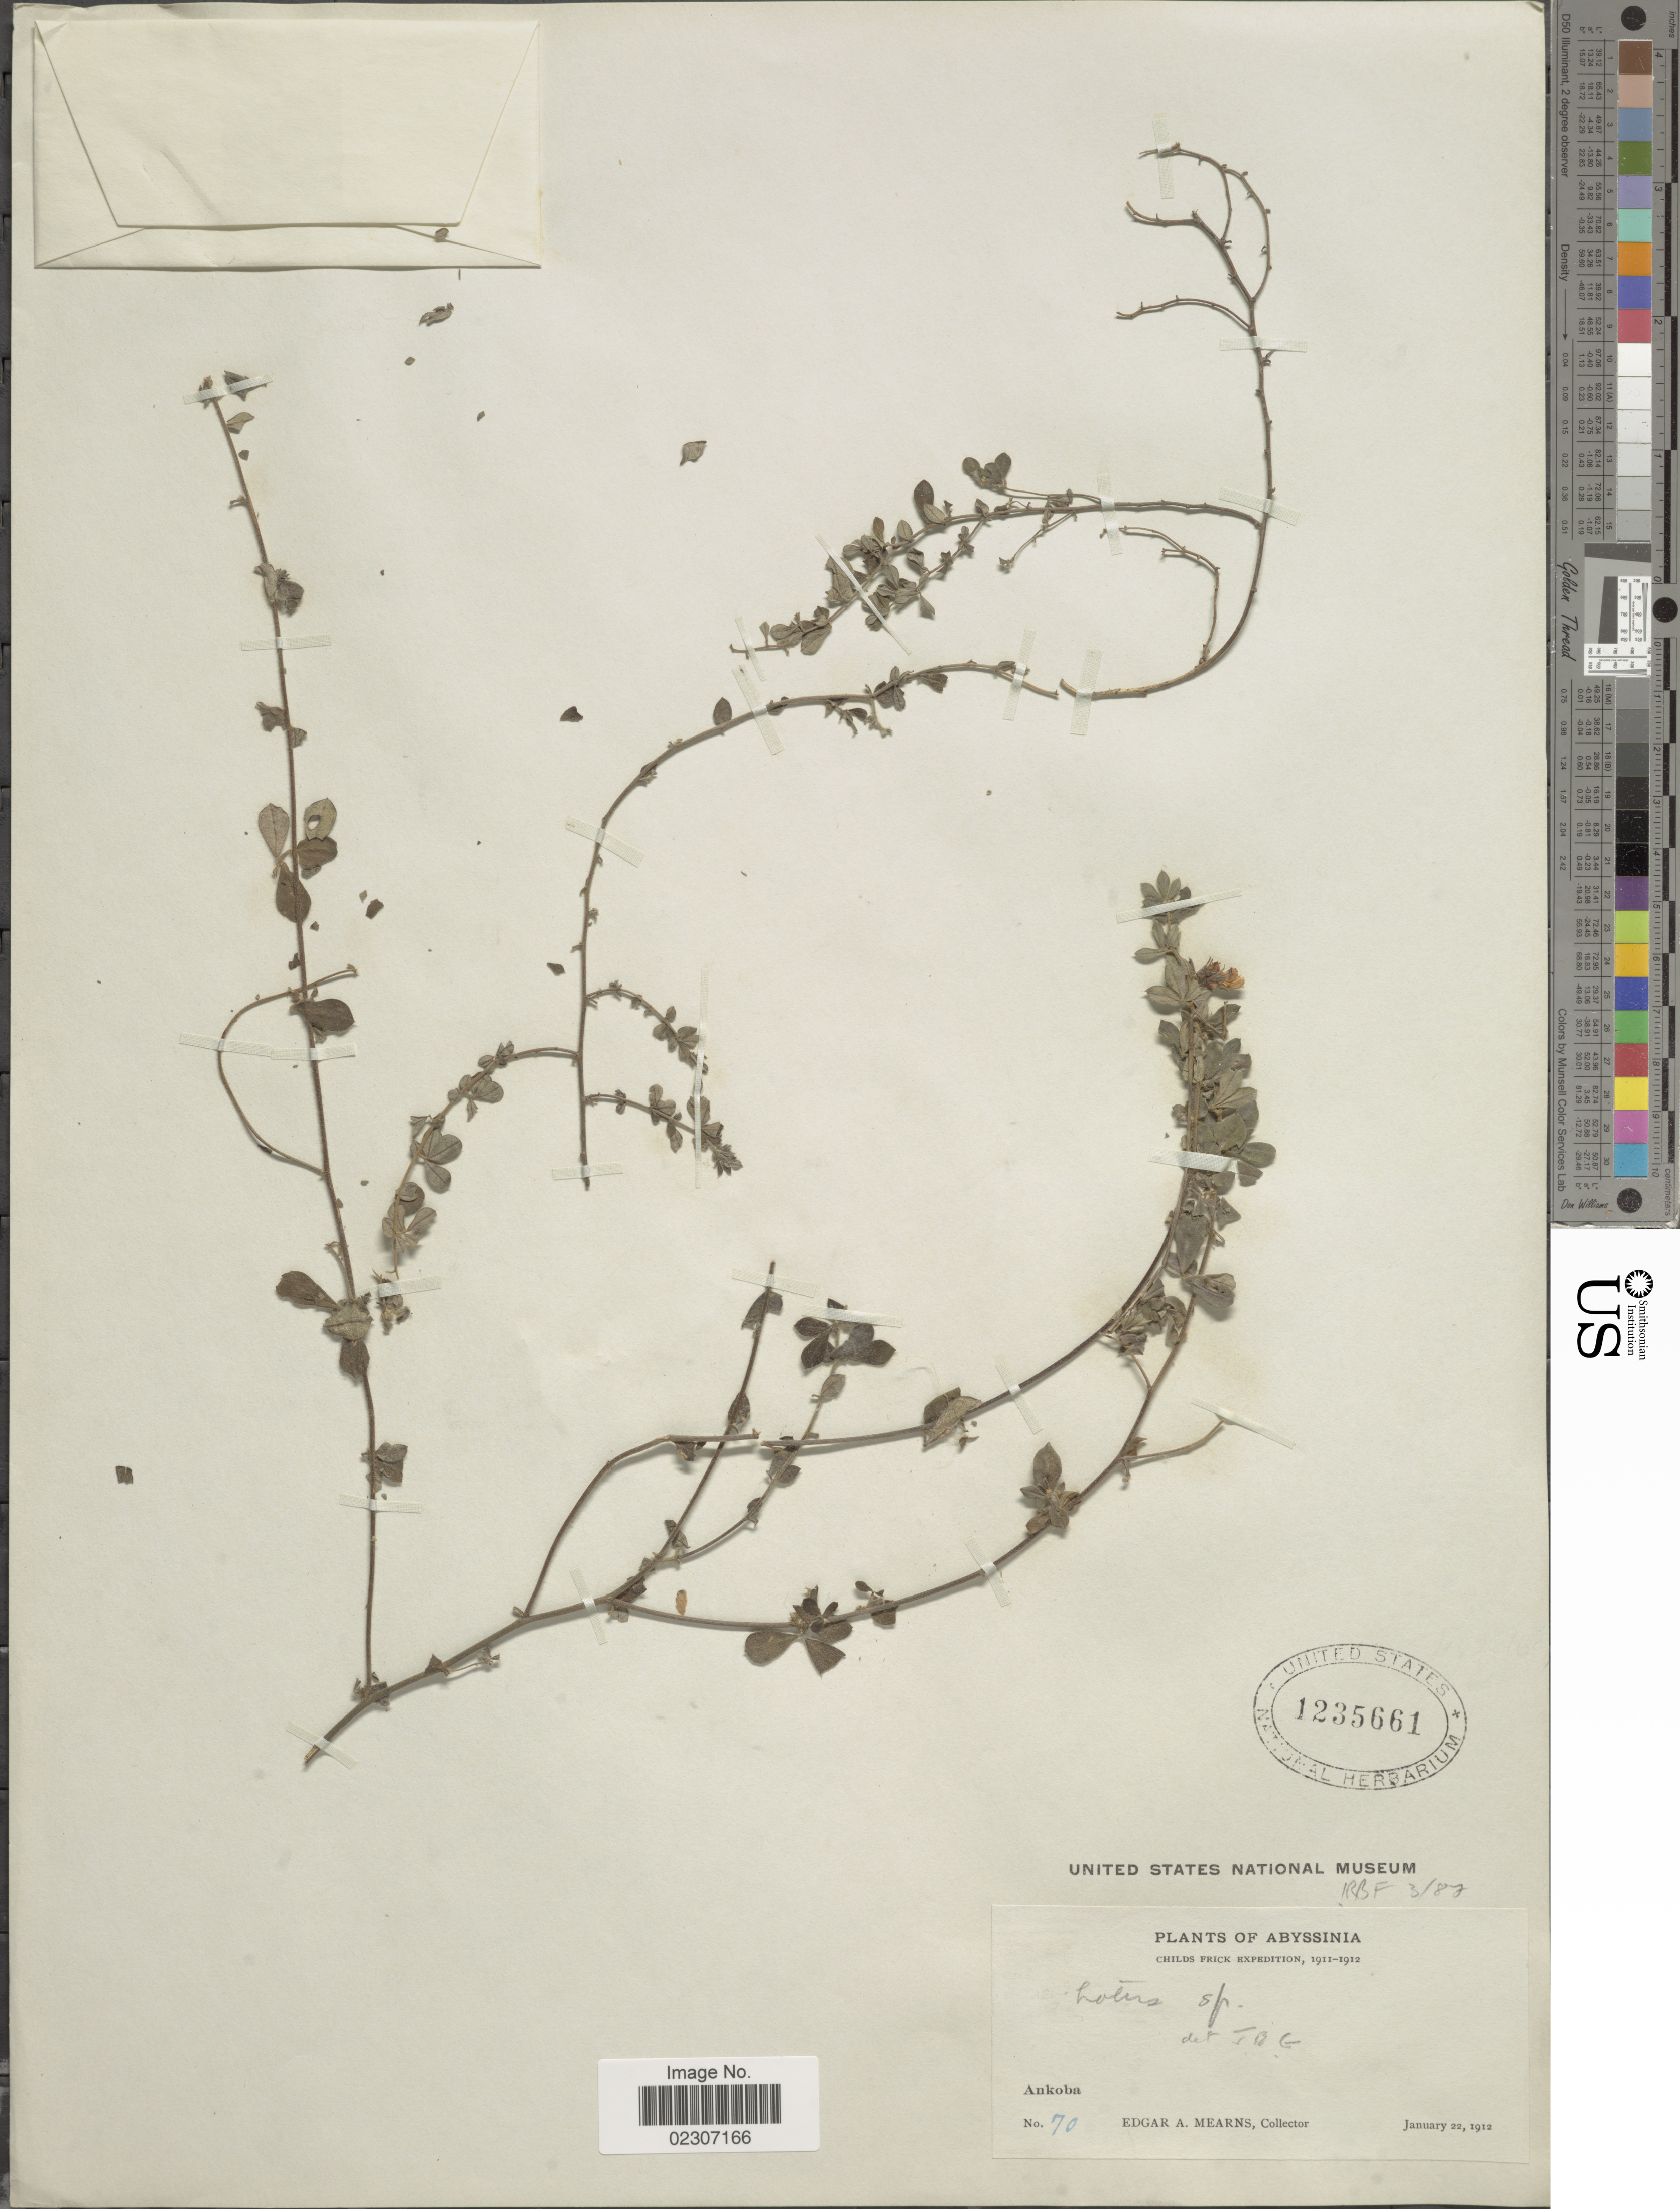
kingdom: Plantae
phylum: Tracheophyta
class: Magnoliopsida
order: Fabales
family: Fabaceae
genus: Lotus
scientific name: Lotus sp.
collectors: E. A. Mearns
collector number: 70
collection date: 1912-01-22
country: Eritrea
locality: Abyssinia, Ankoba.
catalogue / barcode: US 1235661